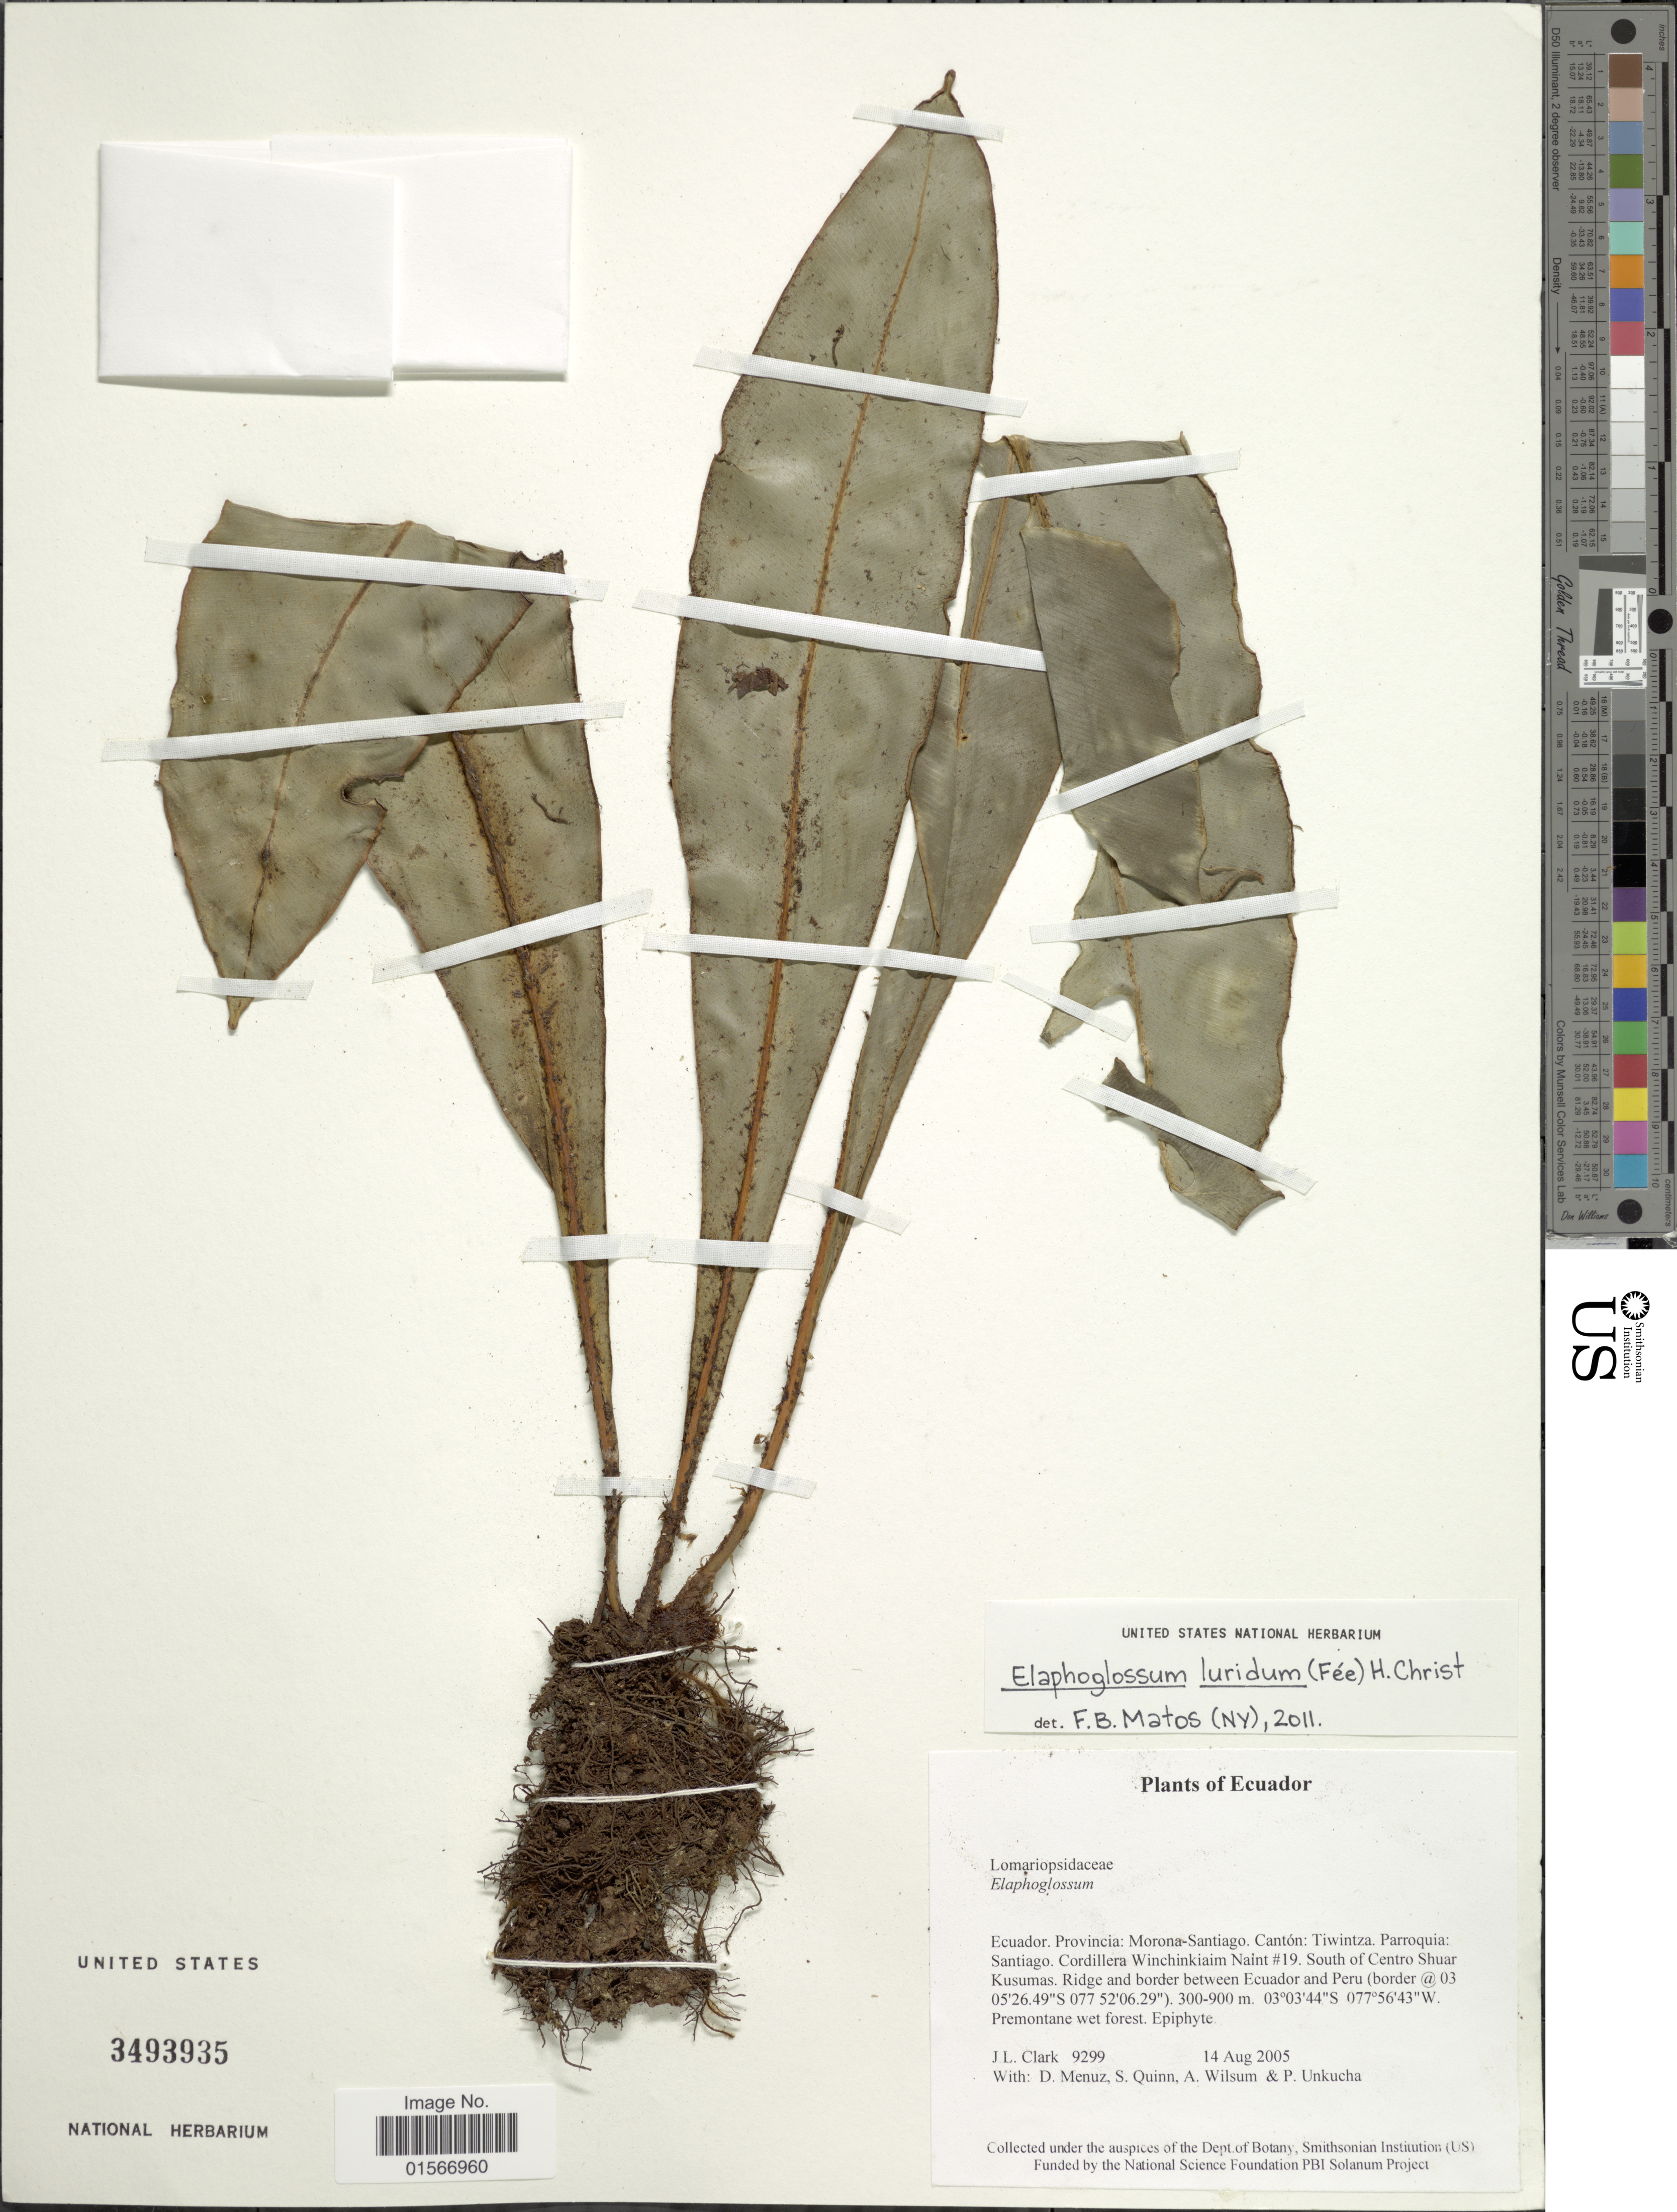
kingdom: Plantae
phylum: Tracheophyta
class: Polypodiopsida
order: Polypodiales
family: Dryopteridaceae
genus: Elaphoglossum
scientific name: Elaphoglossum luridum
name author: (Fée) Christ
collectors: J. L. Clark, D. Menuz, S. Quinn, A. Wilsum & P. Unkucha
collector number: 9299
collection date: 2005-08-14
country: Ecuador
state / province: Morona-Santiago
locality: Cantón: Tiwintza. {attoquia; Santiago. Cordillera Winchinkiaim Naint #19. South of Centro Shuar Kusumas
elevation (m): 300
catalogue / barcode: US 3493935